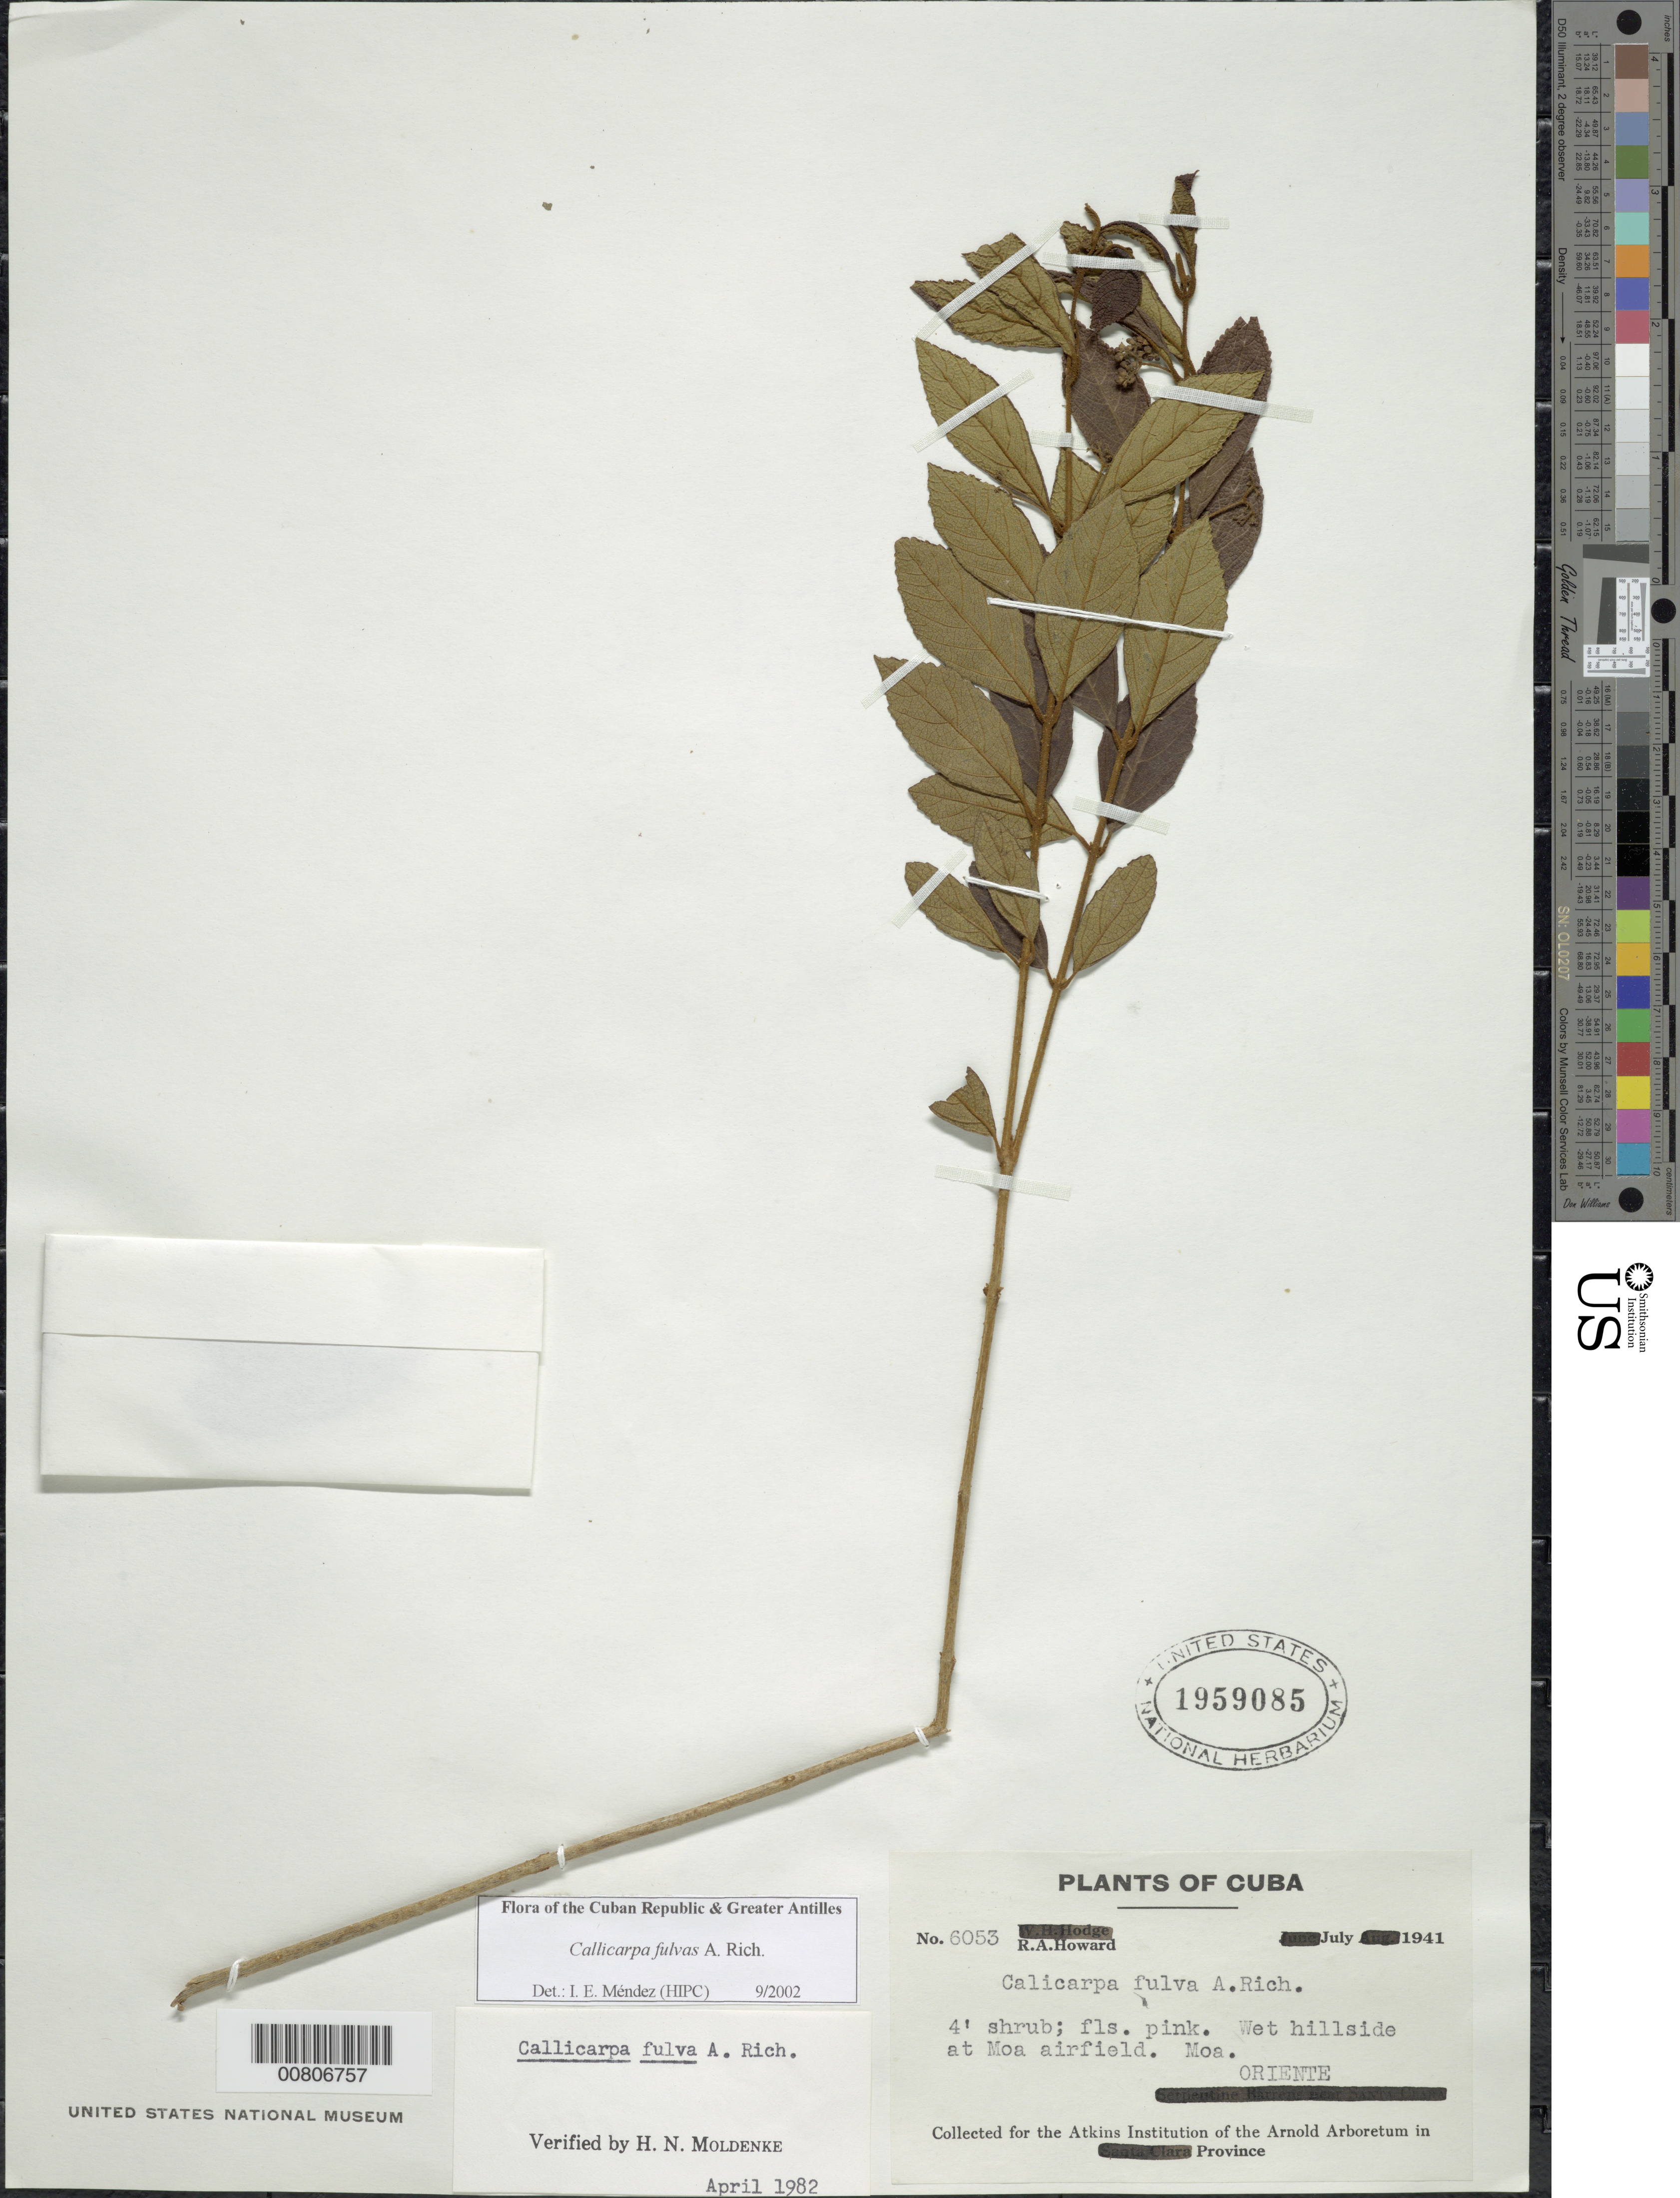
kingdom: Plantae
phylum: Tracheophyta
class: Magnoliopsida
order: Lamiales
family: Lamiaceae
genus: Callicarpa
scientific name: Callicarpa fulva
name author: A. Rich.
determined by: Méndez, Isidro E., (HIPC)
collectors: R. A. Howard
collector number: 6053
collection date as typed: Jul 1941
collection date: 1941-07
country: Cuba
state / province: Holguín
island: Cuba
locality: Moa airfield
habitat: Wet hillside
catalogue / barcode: US 1959085